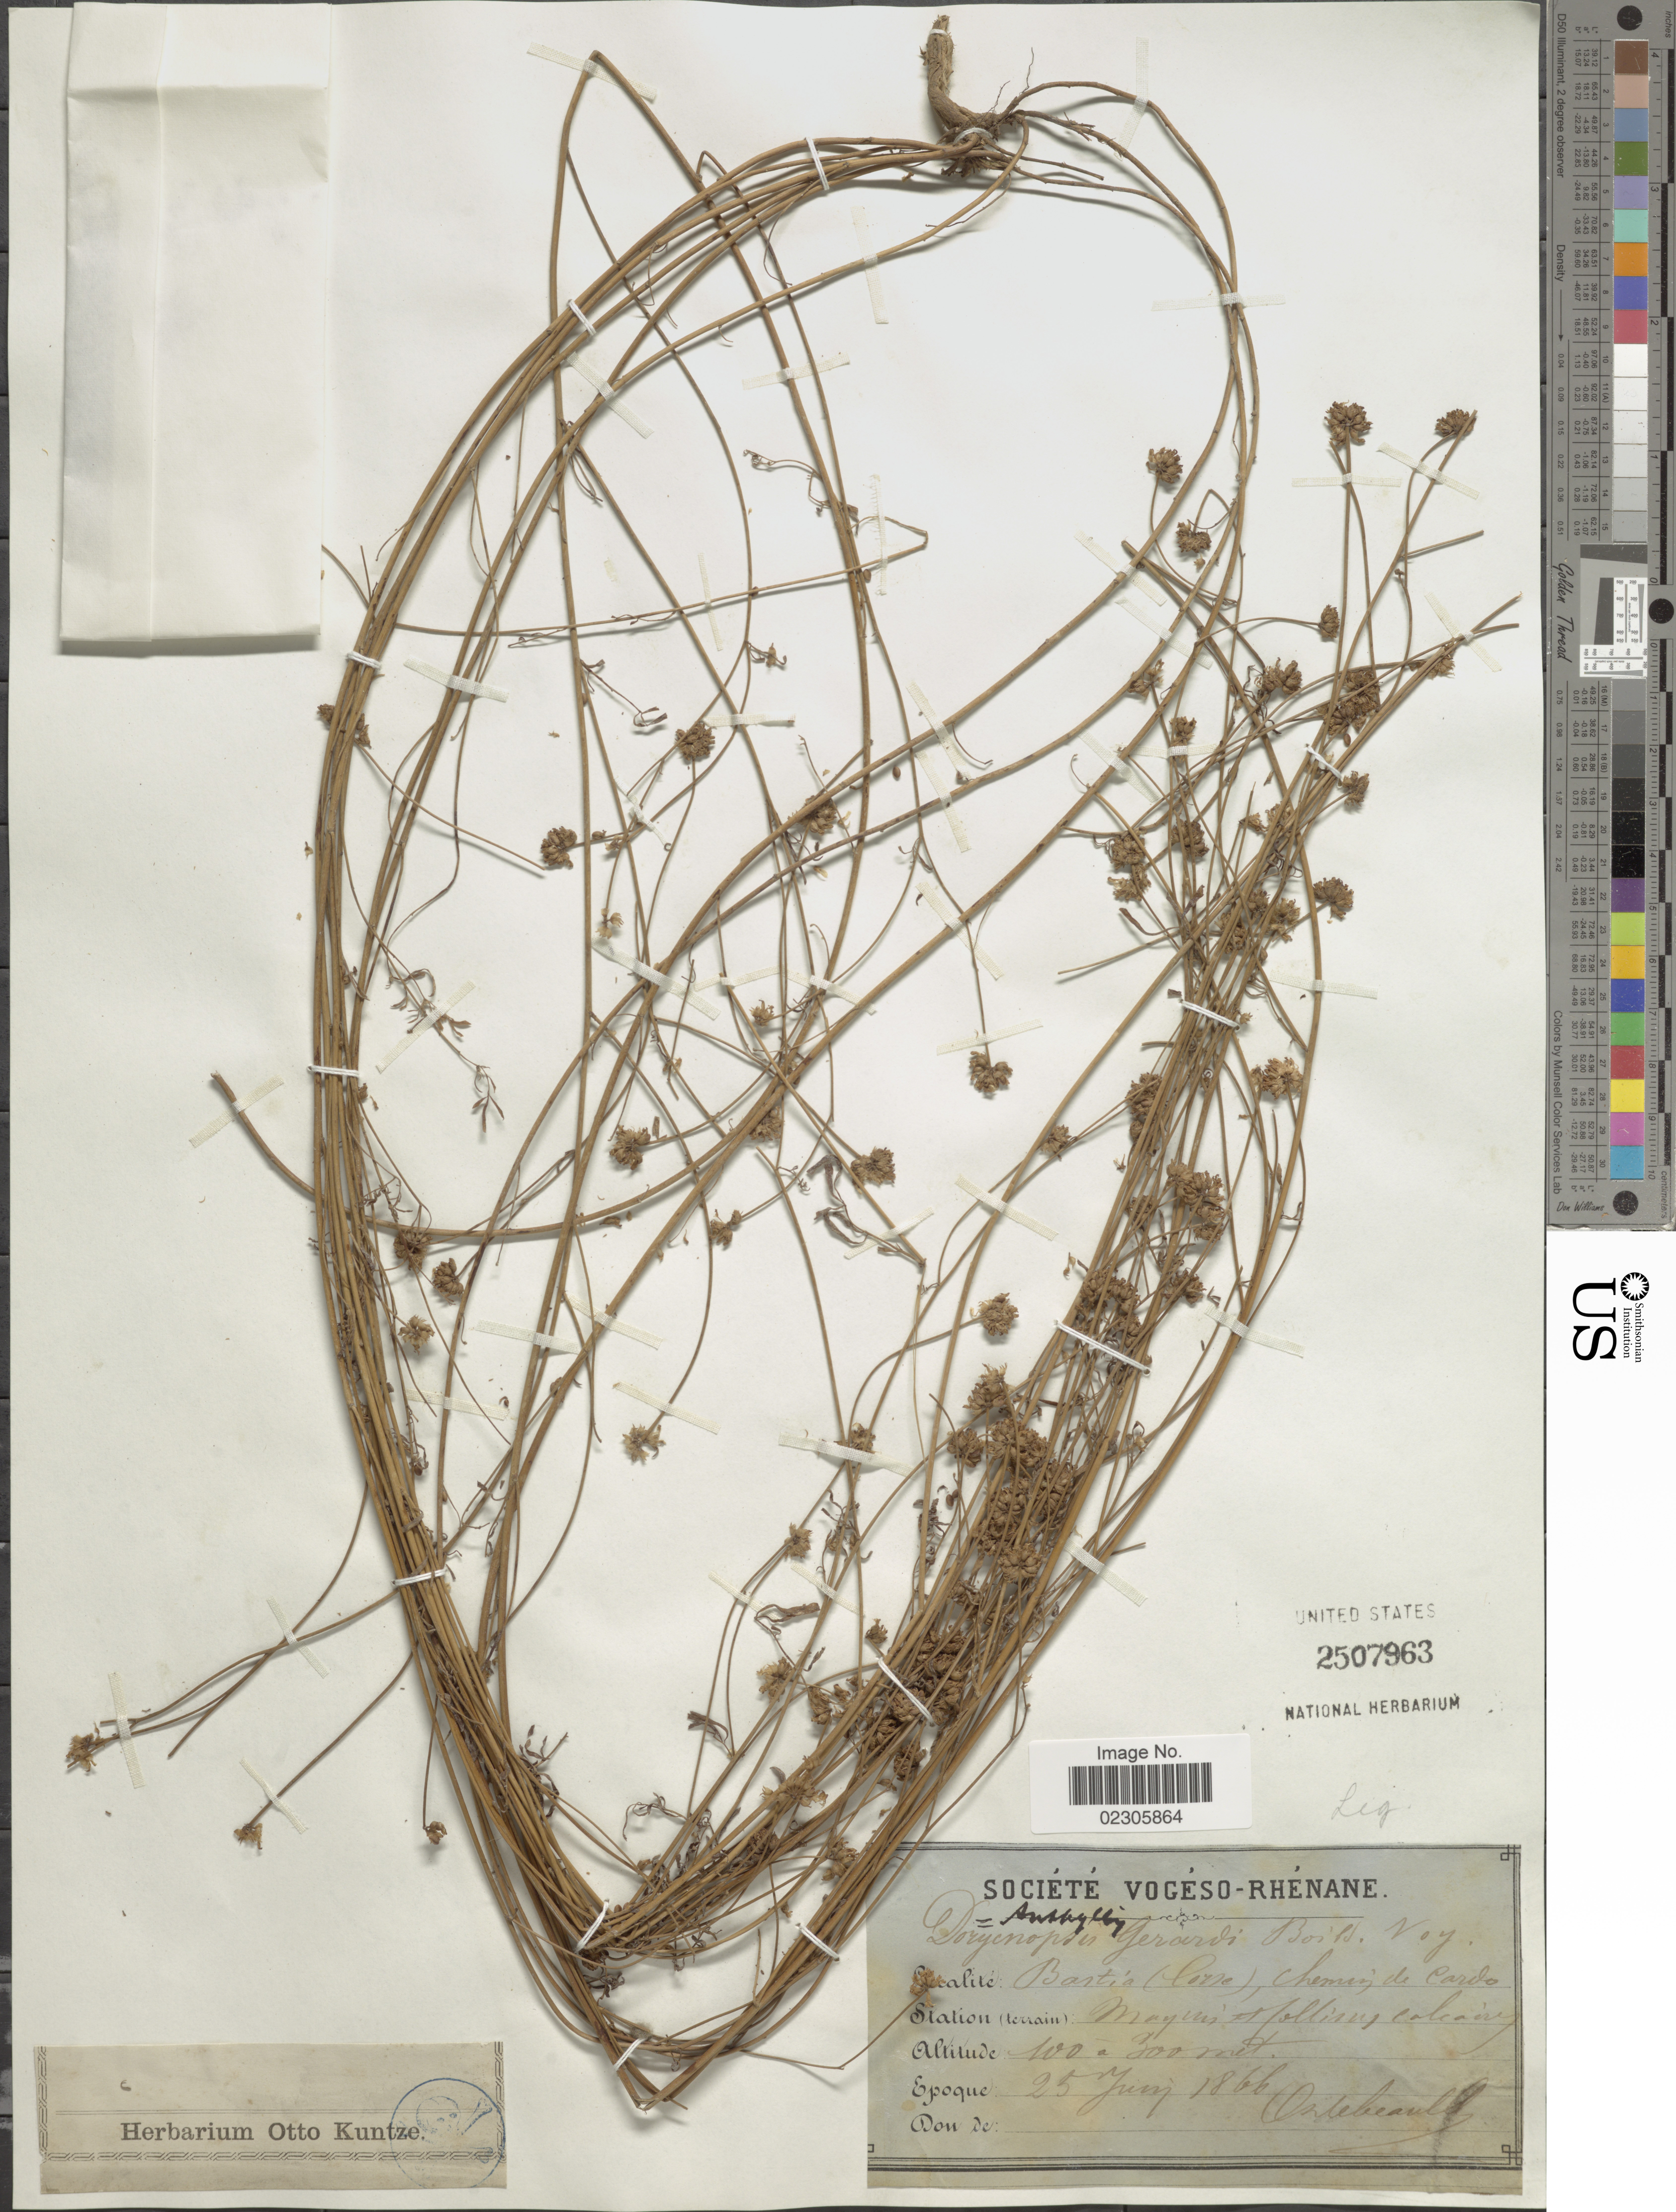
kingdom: Plantae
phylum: Tracheophyta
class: Magnoliopsida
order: Fabales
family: Fabaceae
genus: Anthyllis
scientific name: Anthyllis gerardii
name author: L.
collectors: Oztebeaull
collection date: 1866-06-25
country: France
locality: Vogeso-Rhenane, Bastia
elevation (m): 100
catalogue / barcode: US 2507963